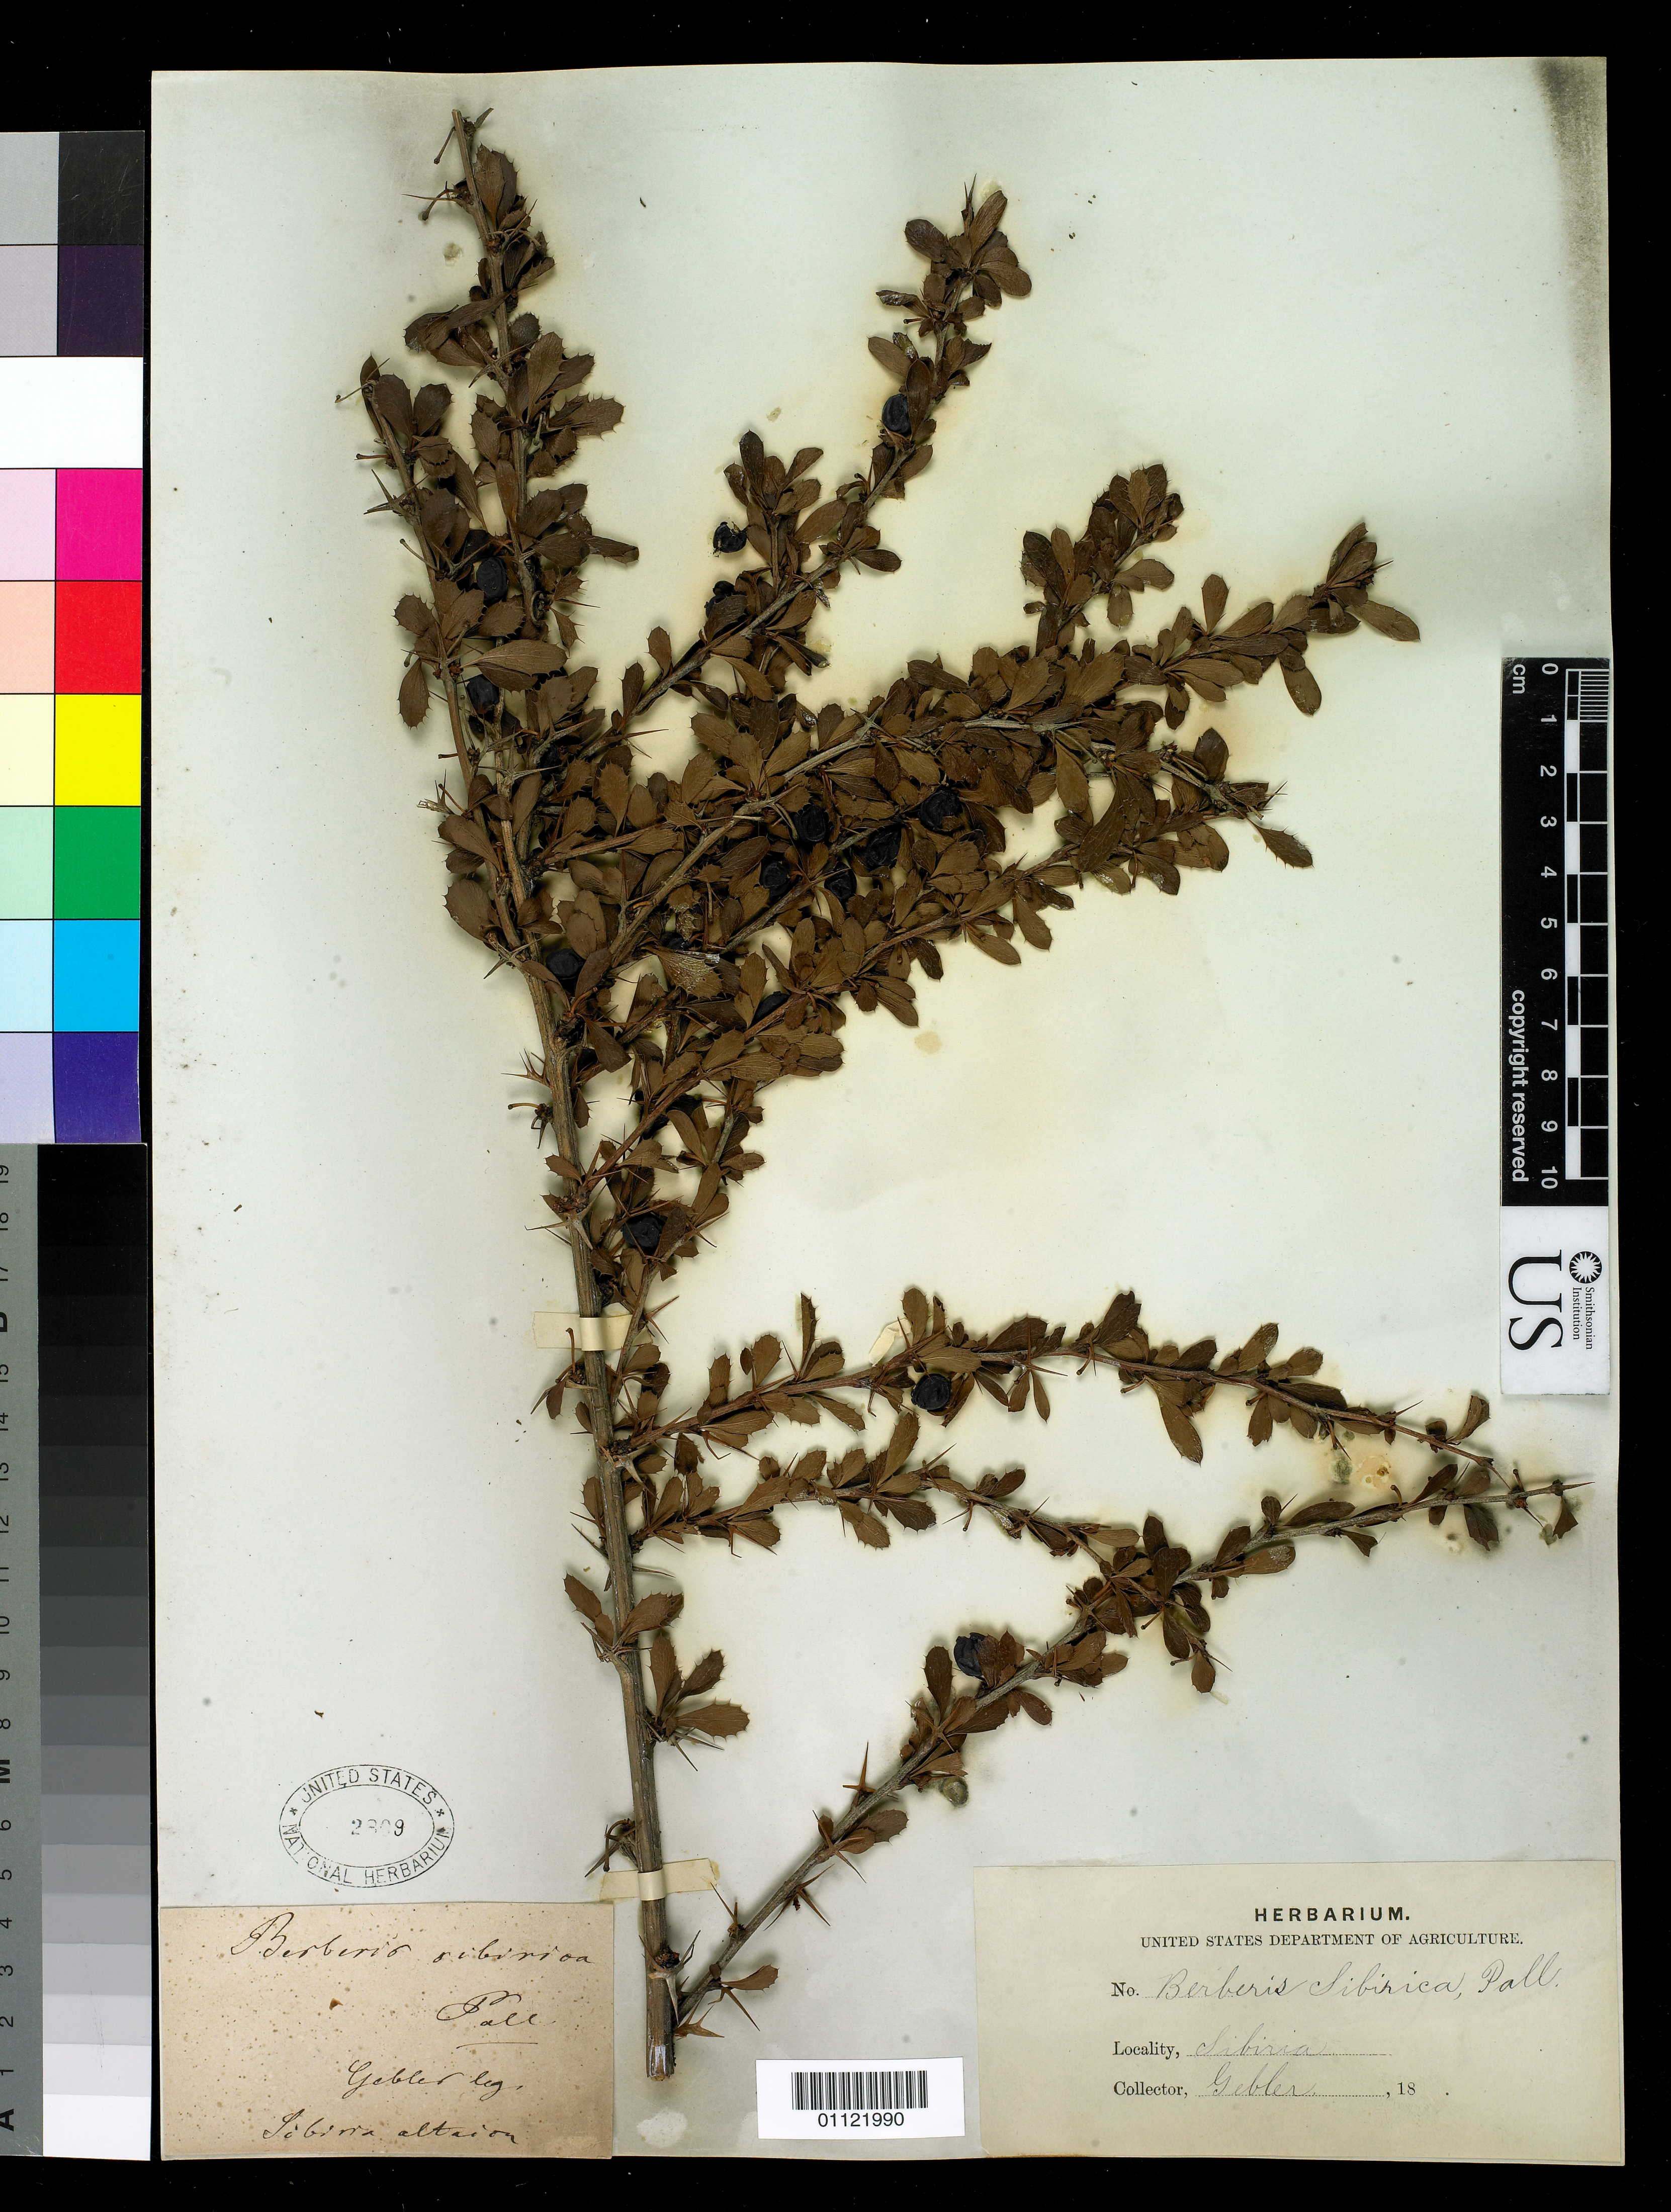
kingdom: Plantae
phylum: Tracheophyta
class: Magnoliopsida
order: Ranunculales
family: Berberidaceae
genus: Berberis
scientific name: Berberis sibirica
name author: Pall.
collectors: Gebler, --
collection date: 1800/1899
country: Russian Federation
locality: Siberia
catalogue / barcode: US 2809